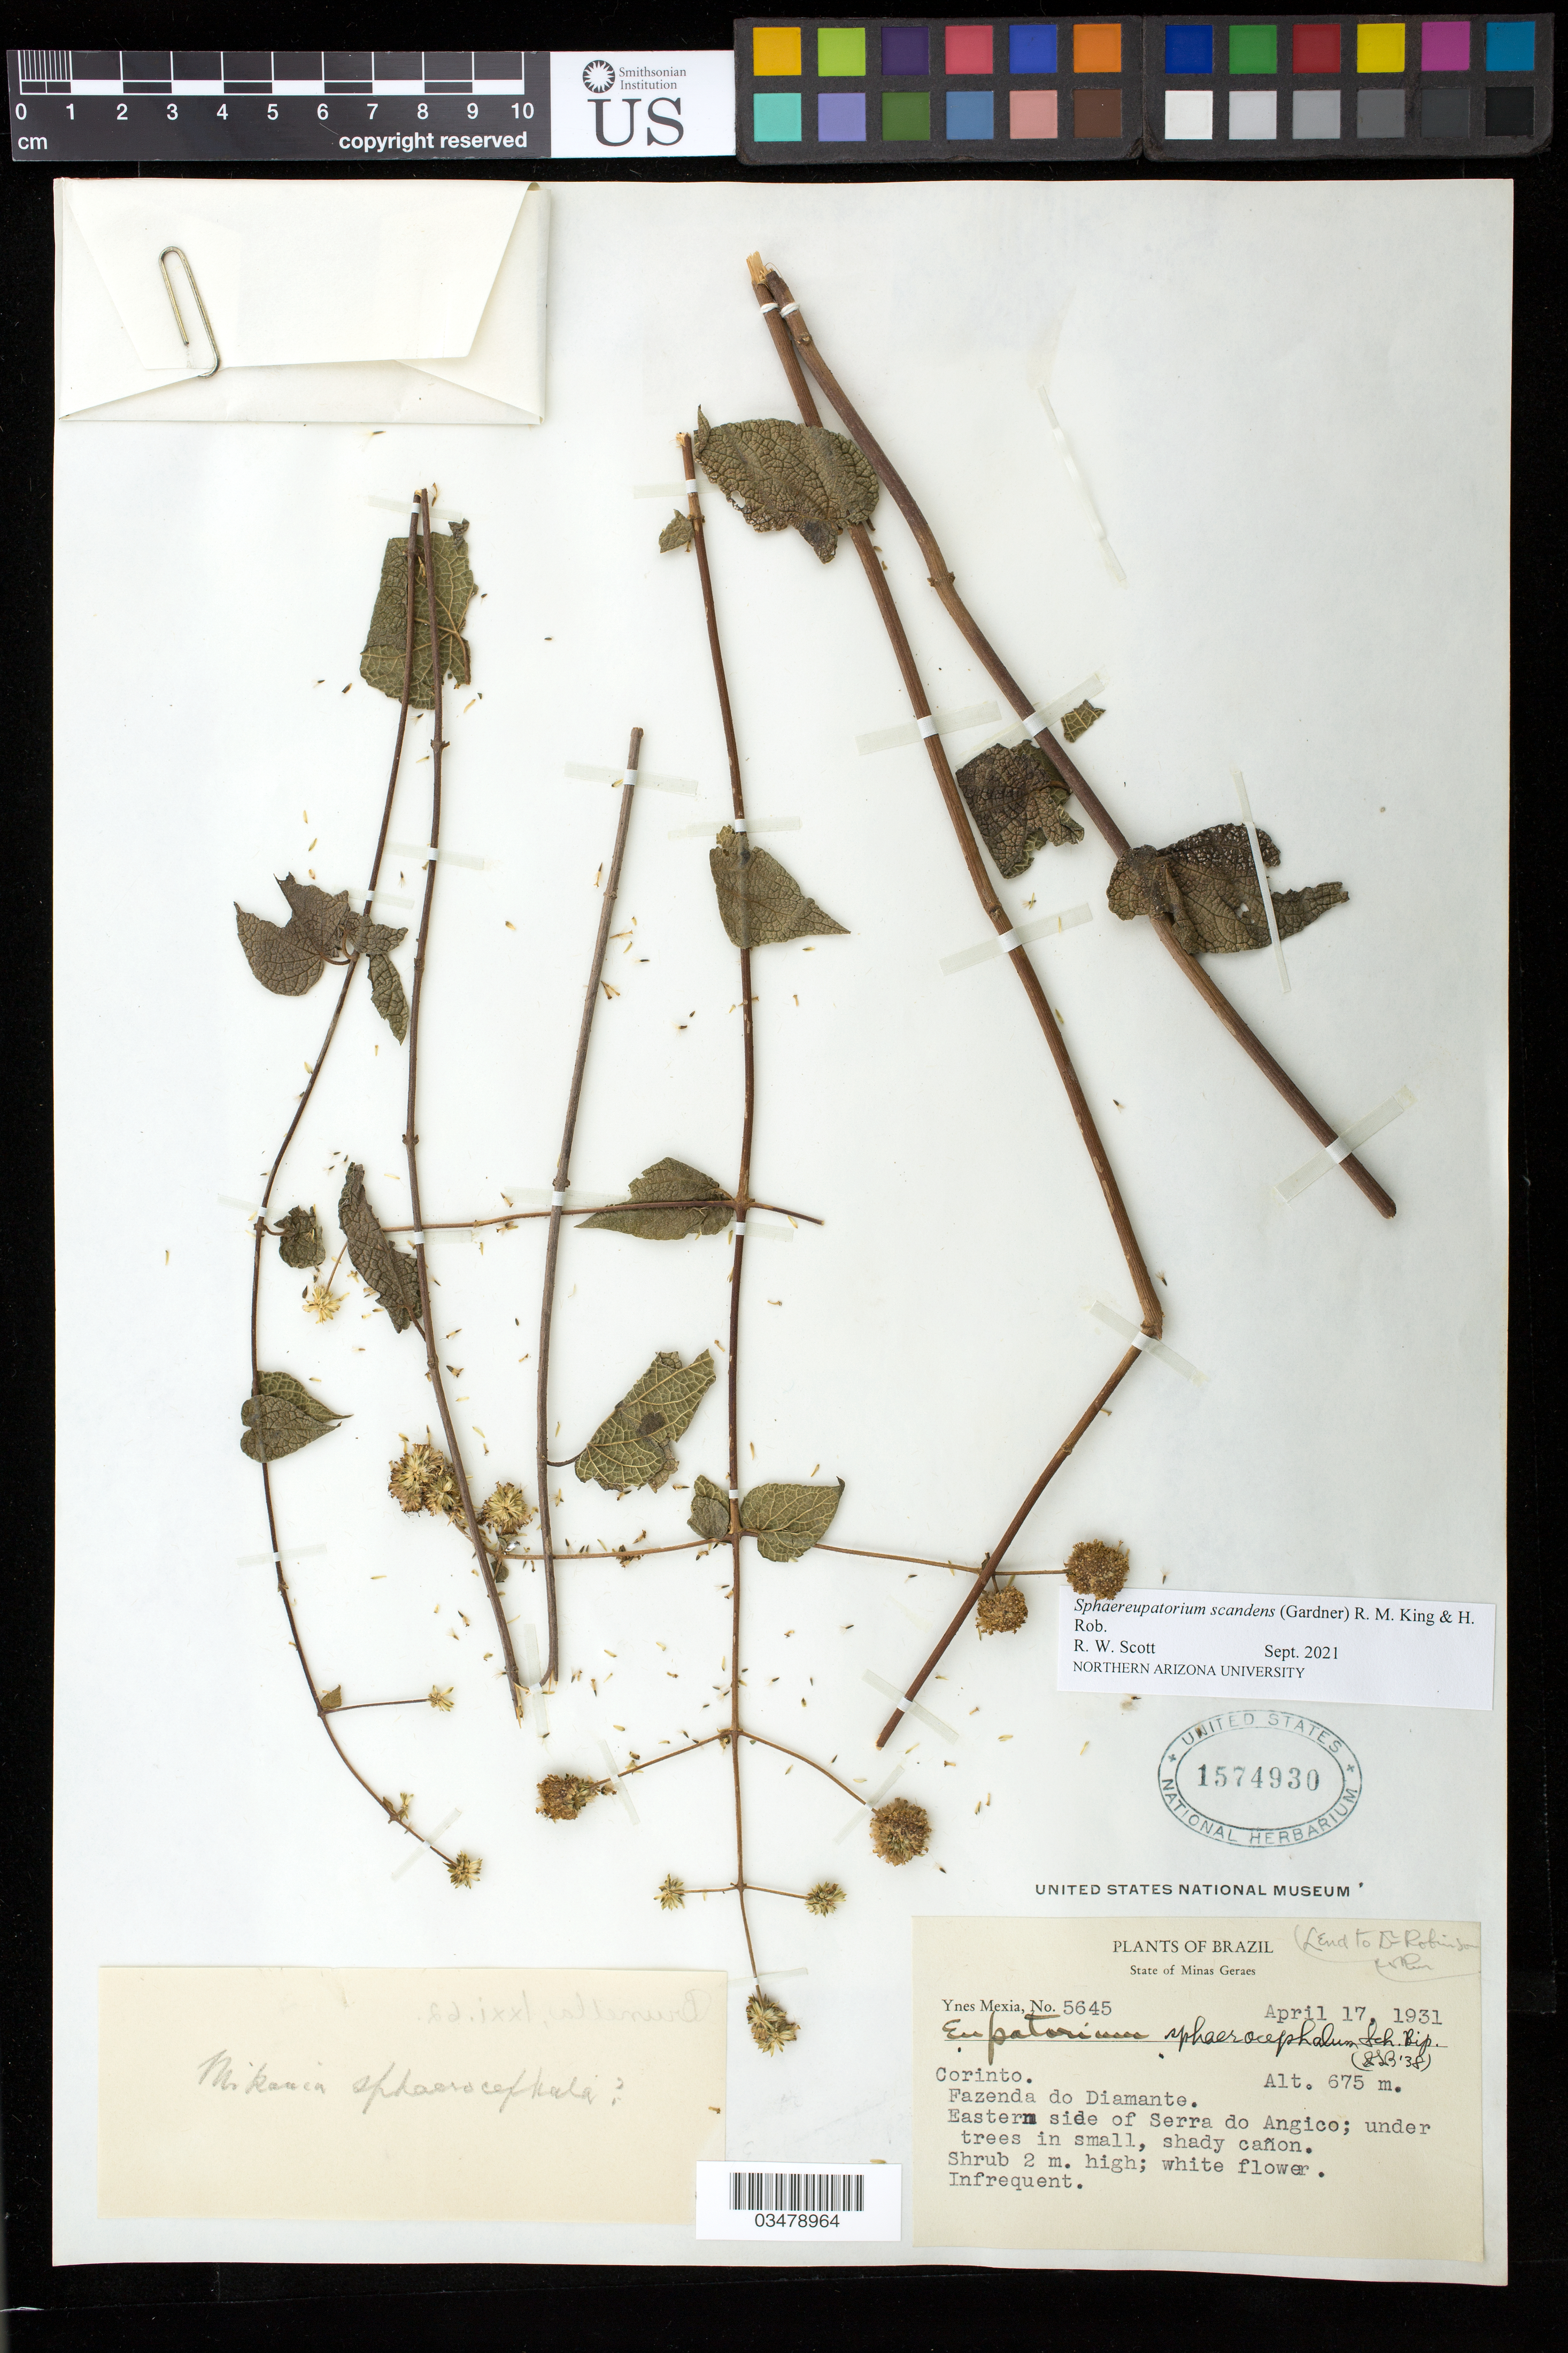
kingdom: Plantae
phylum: Tracheophyta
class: Magnoliopsida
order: Asterales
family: Asteraceae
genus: Sphaereupatorium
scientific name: Sphaereupatorium scandens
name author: (Gardner) R.M. King & H. Rob.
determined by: Scott, R. W.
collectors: Y. Mexia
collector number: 5645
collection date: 1931-04-17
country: Brazil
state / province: Minas Gerais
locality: Corinto, Fazenda do Diamante; east side of Serra do Angico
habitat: Under trees in small, shady canon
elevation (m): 675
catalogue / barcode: US 1574930